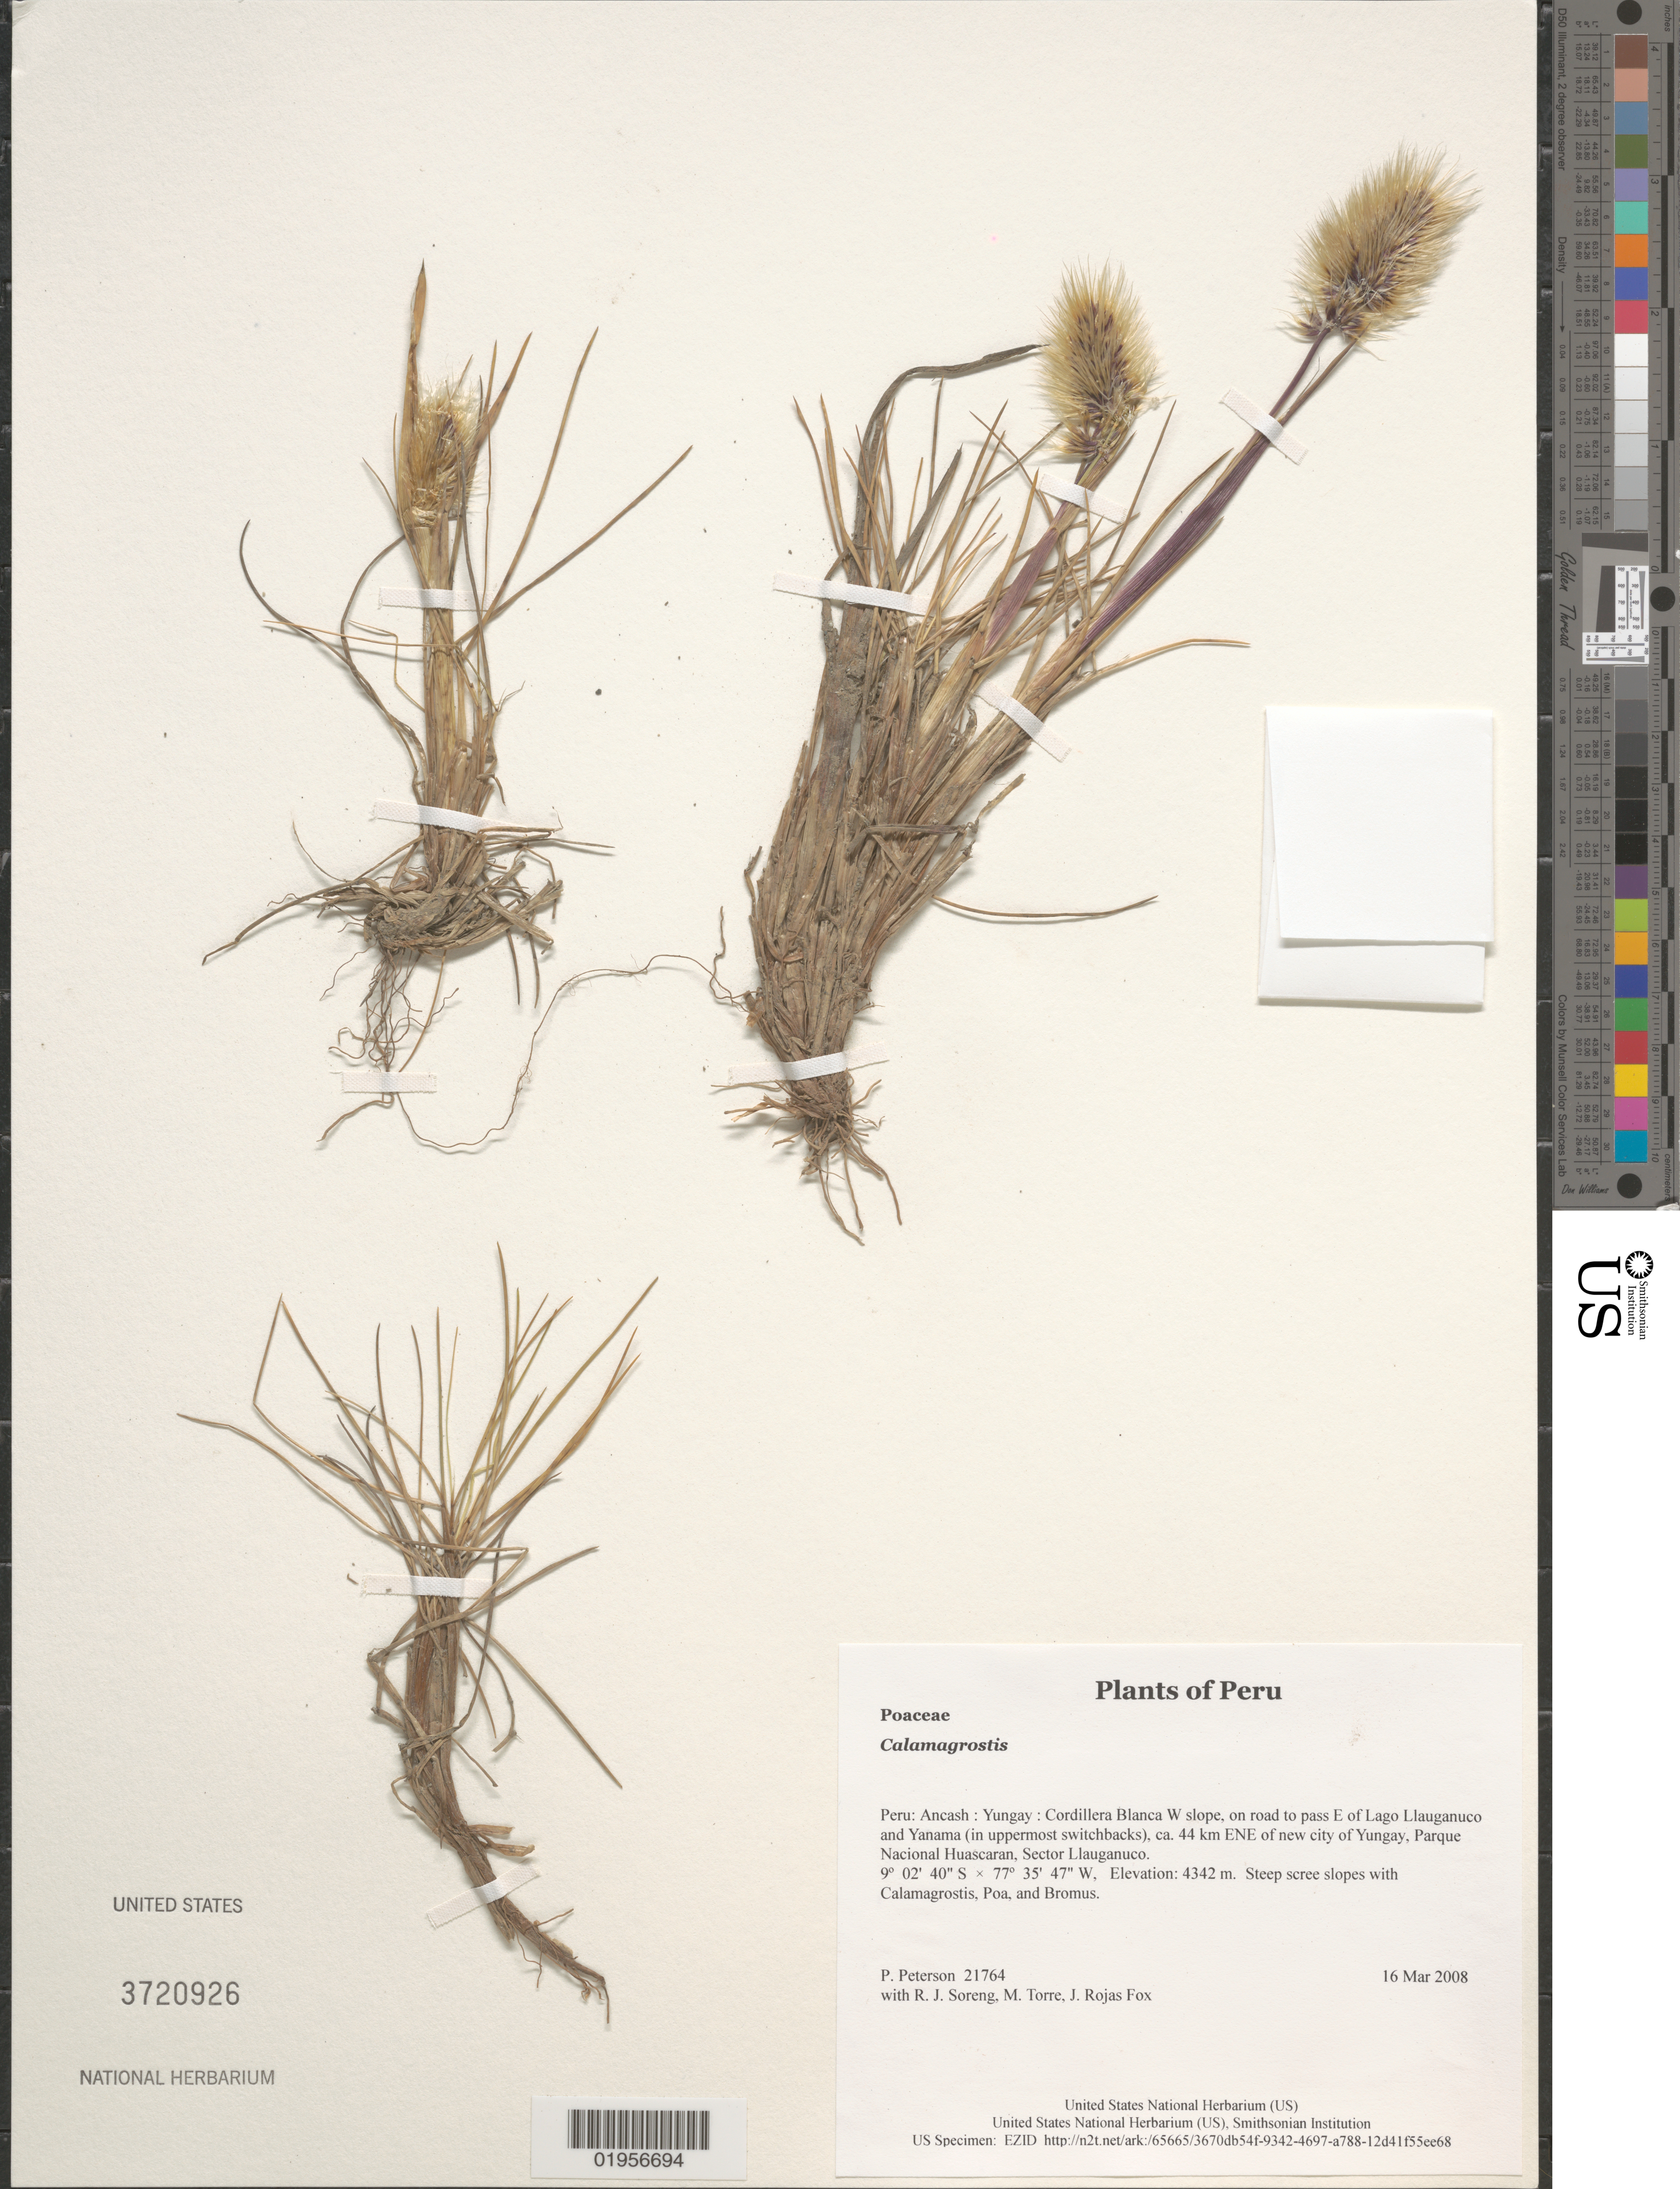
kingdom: Plantae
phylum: Tracheophyta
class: Liliopsida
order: Poales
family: Poaceae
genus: Calamagrostis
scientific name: Calamagrostis sp.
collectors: P. M. Peterson, R. J. Soreng, M. Torre & J. Rojas Fox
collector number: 21764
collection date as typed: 16 Mar 2008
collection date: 2008-03-16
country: Peru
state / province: Ancash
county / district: Yungay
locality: Cordillera Blanca W slope, on road to pass E of Lago Llauganuco and Yanama (in uppermost switchbacks), ca. 44 km ENE of new city of Yungay, Parque Nacional Huascaran, Sector Llauganuco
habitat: Steep scree slopes with Calamagrostis, Poa, and Bromus.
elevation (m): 4342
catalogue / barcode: US 3720926